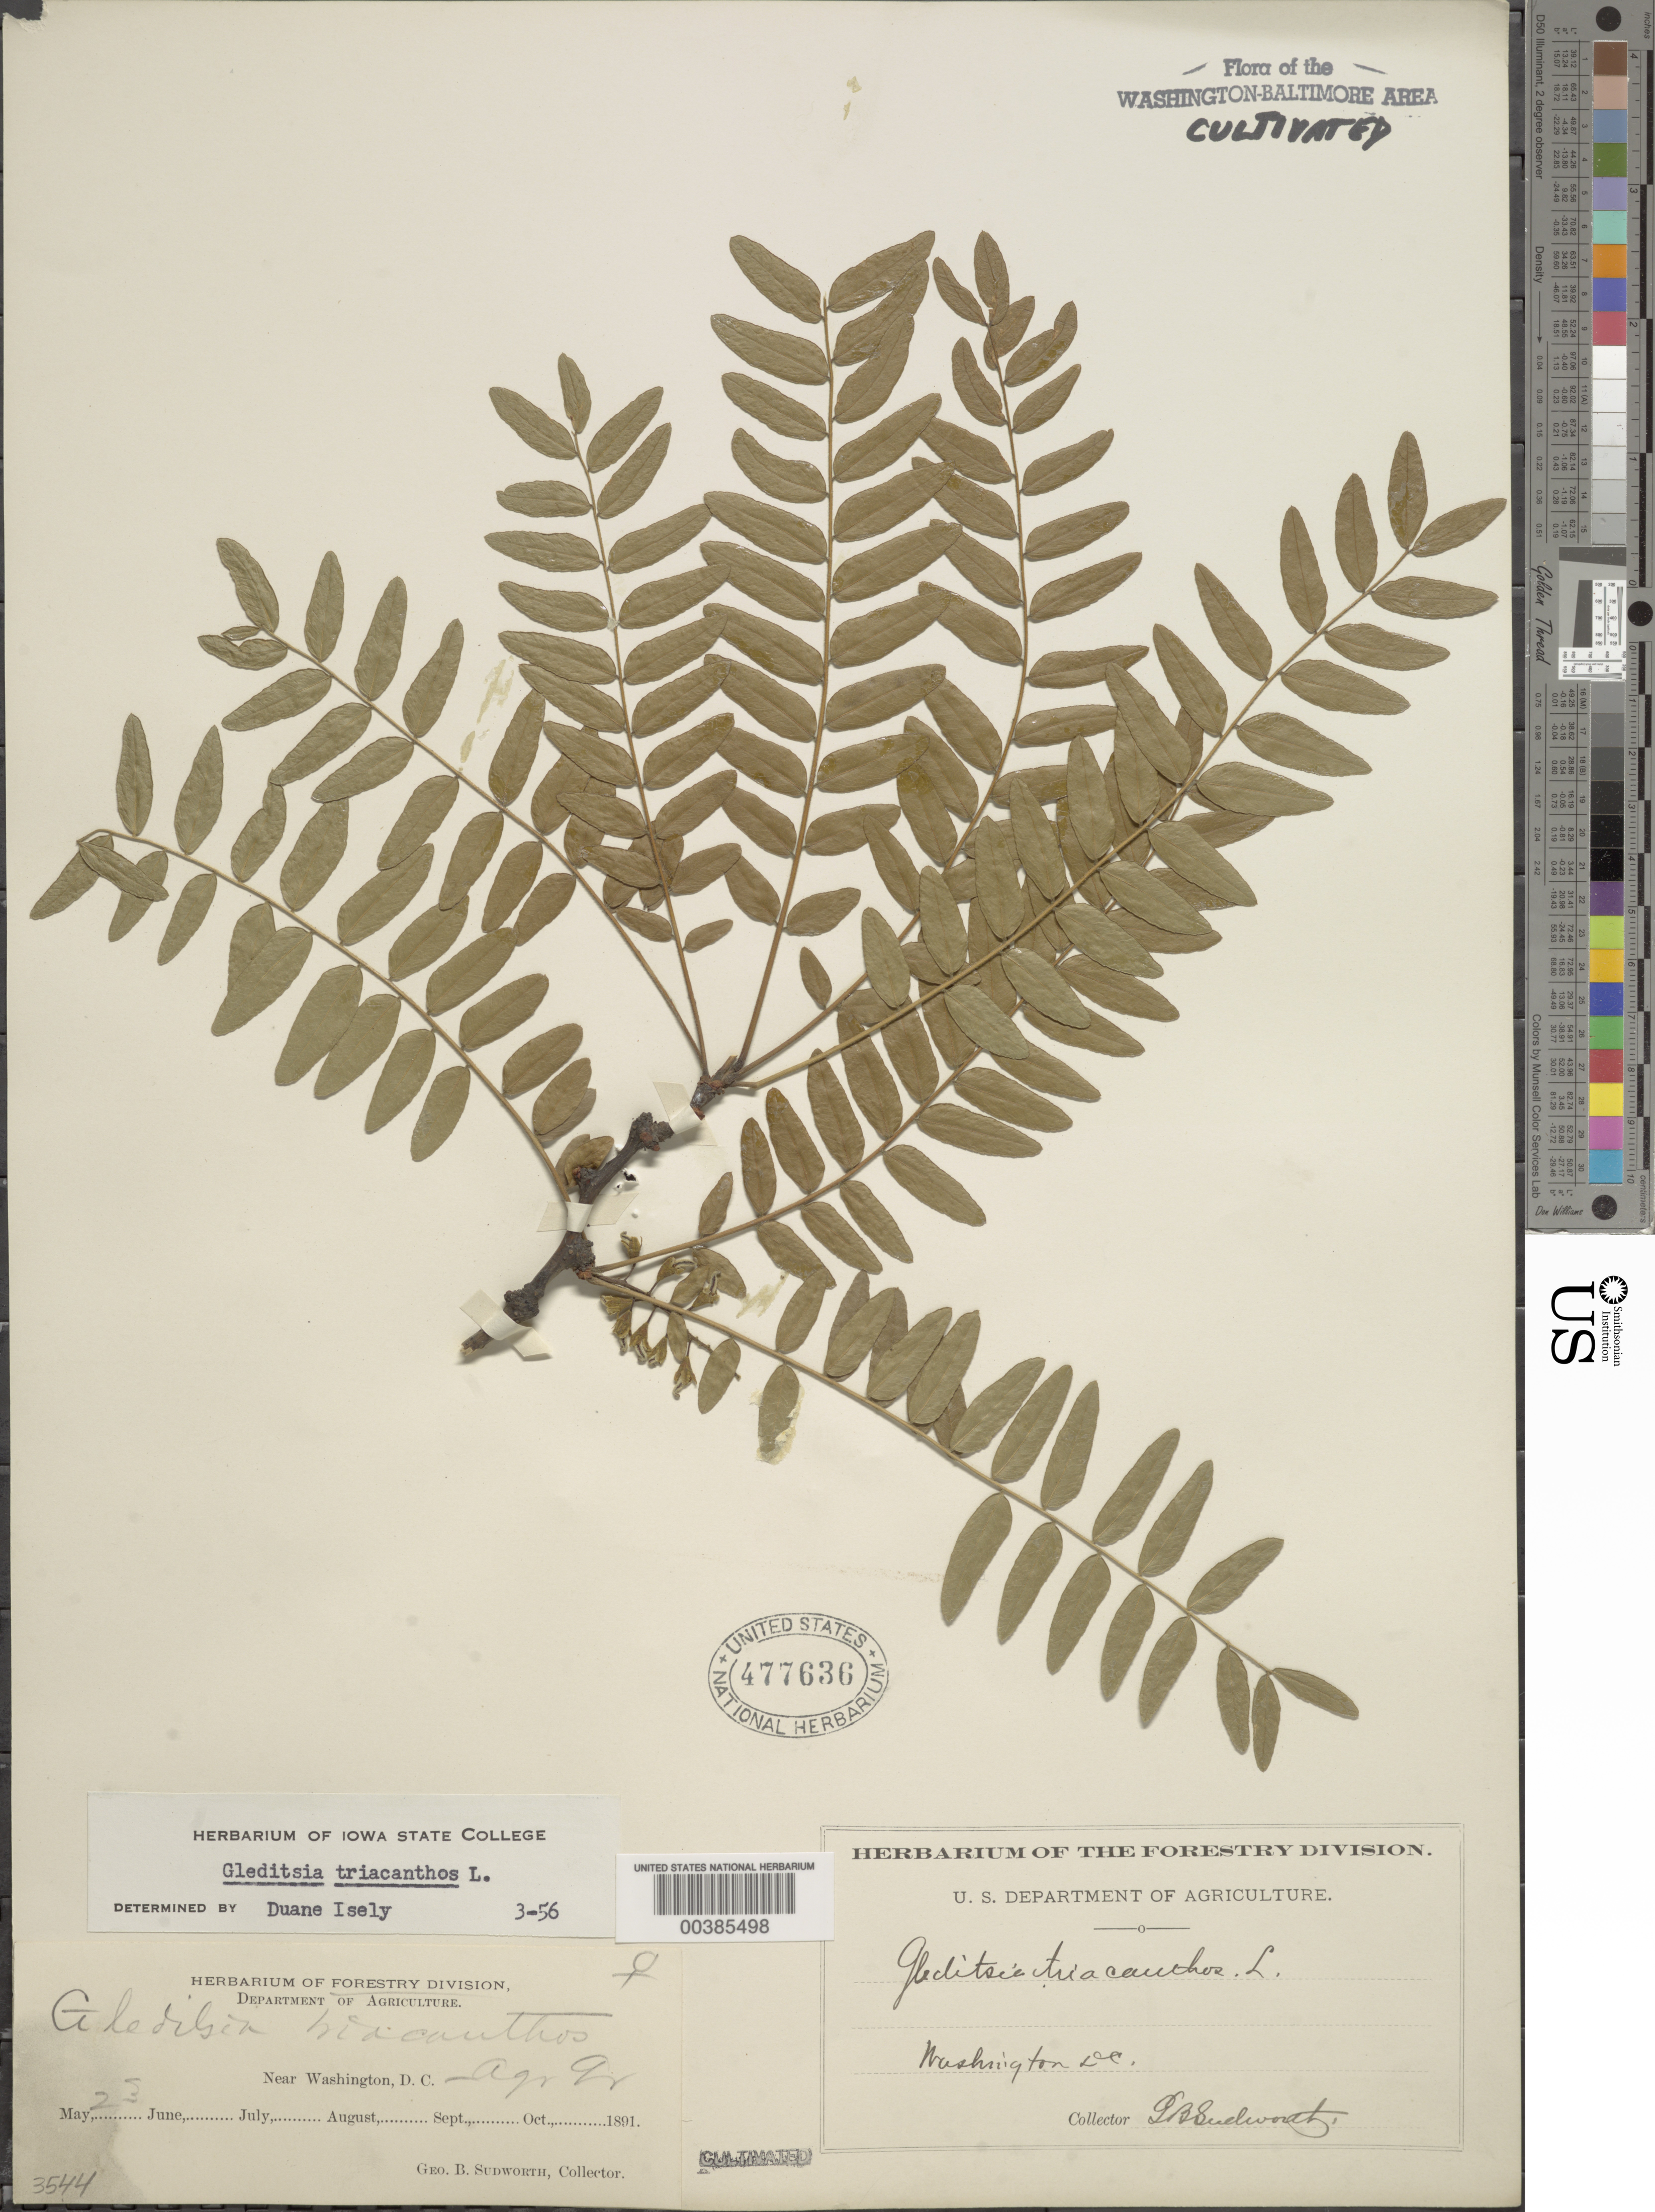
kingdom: Plantae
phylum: Tracheophyta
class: Magnoliopsida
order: Fabales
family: Fabaceae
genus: Gleditsia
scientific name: Gleditsia triacanthos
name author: L.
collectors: G. B. Sudworth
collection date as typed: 23 May 1891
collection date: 1891-05-23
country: United States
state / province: District of Columbia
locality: Washington DC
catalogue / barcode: US 477636